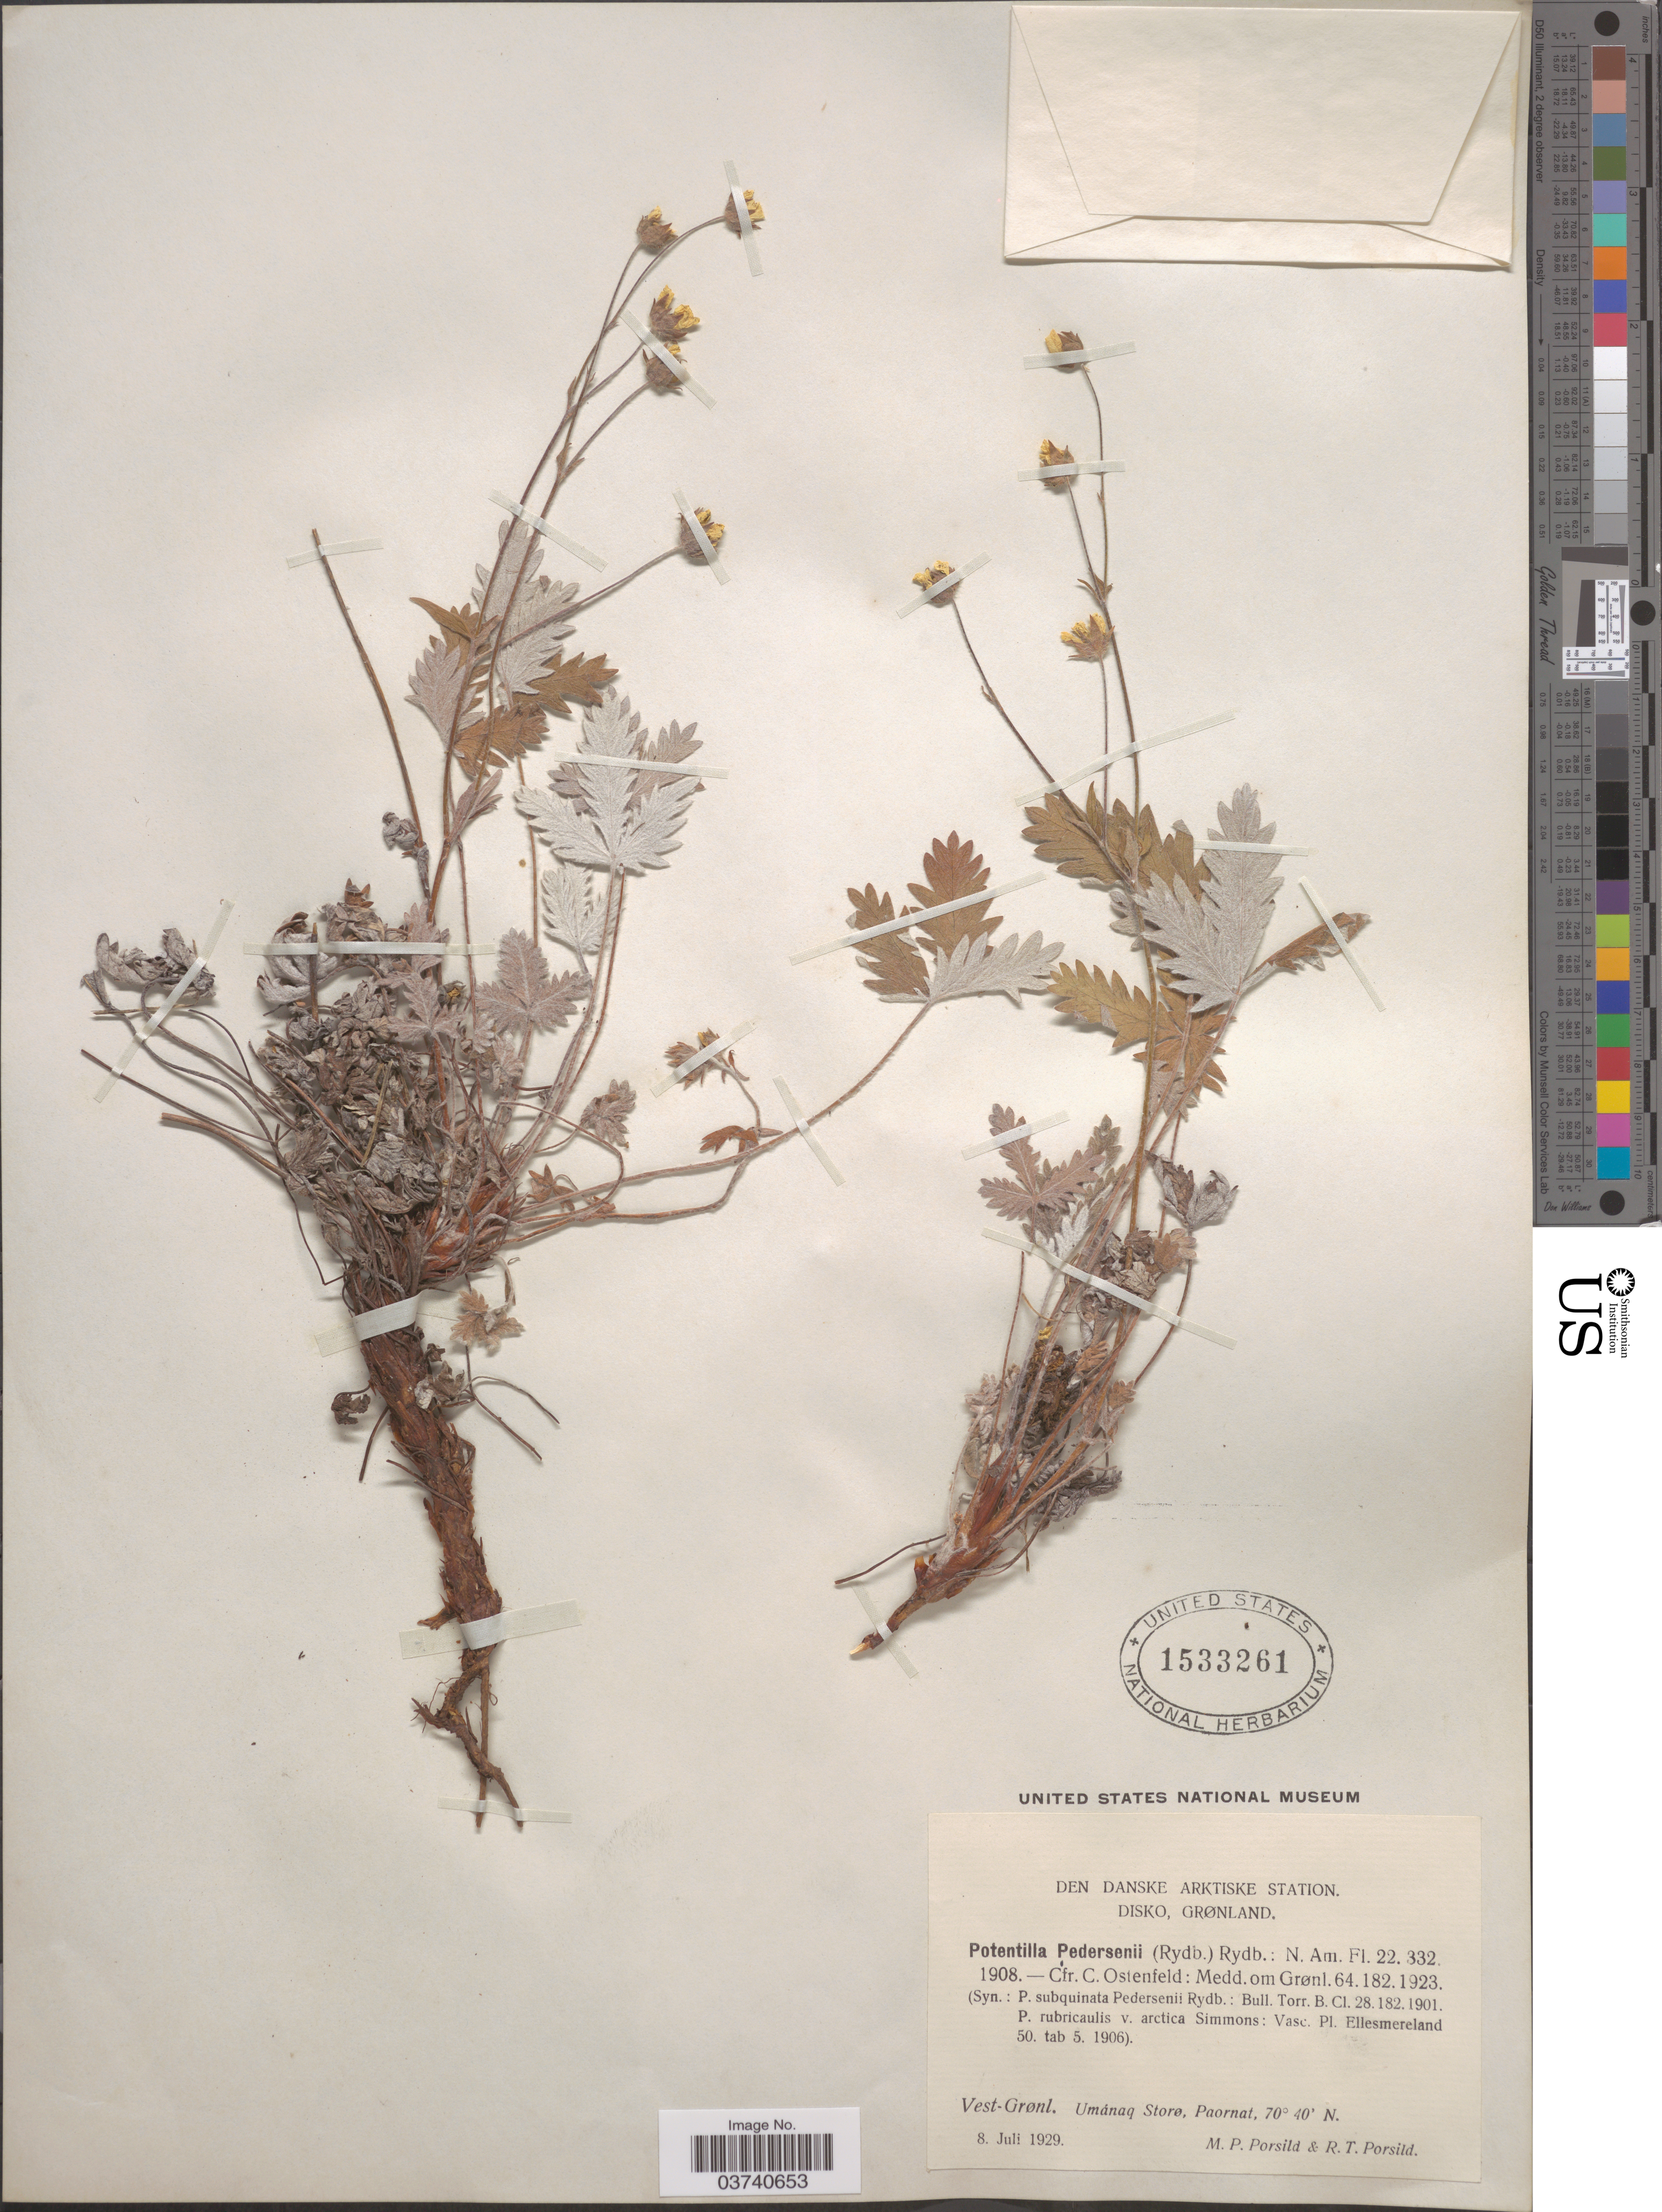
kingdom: Plantae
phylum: Tracheophyta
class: Magnoliopsida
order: Rosales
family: Rosaceae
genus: Potentilla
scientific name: Potentilla pedersenii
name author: (Rydb.) Rydb.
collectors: M. P. Porsild & R. T. Porsild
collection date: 1929-07-08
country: Greenland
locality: Den Danske Arktiske Station. Disko, Grønland. Vest-Grønl. Umánaq Storø, Paornat.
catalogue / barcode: US 1533261